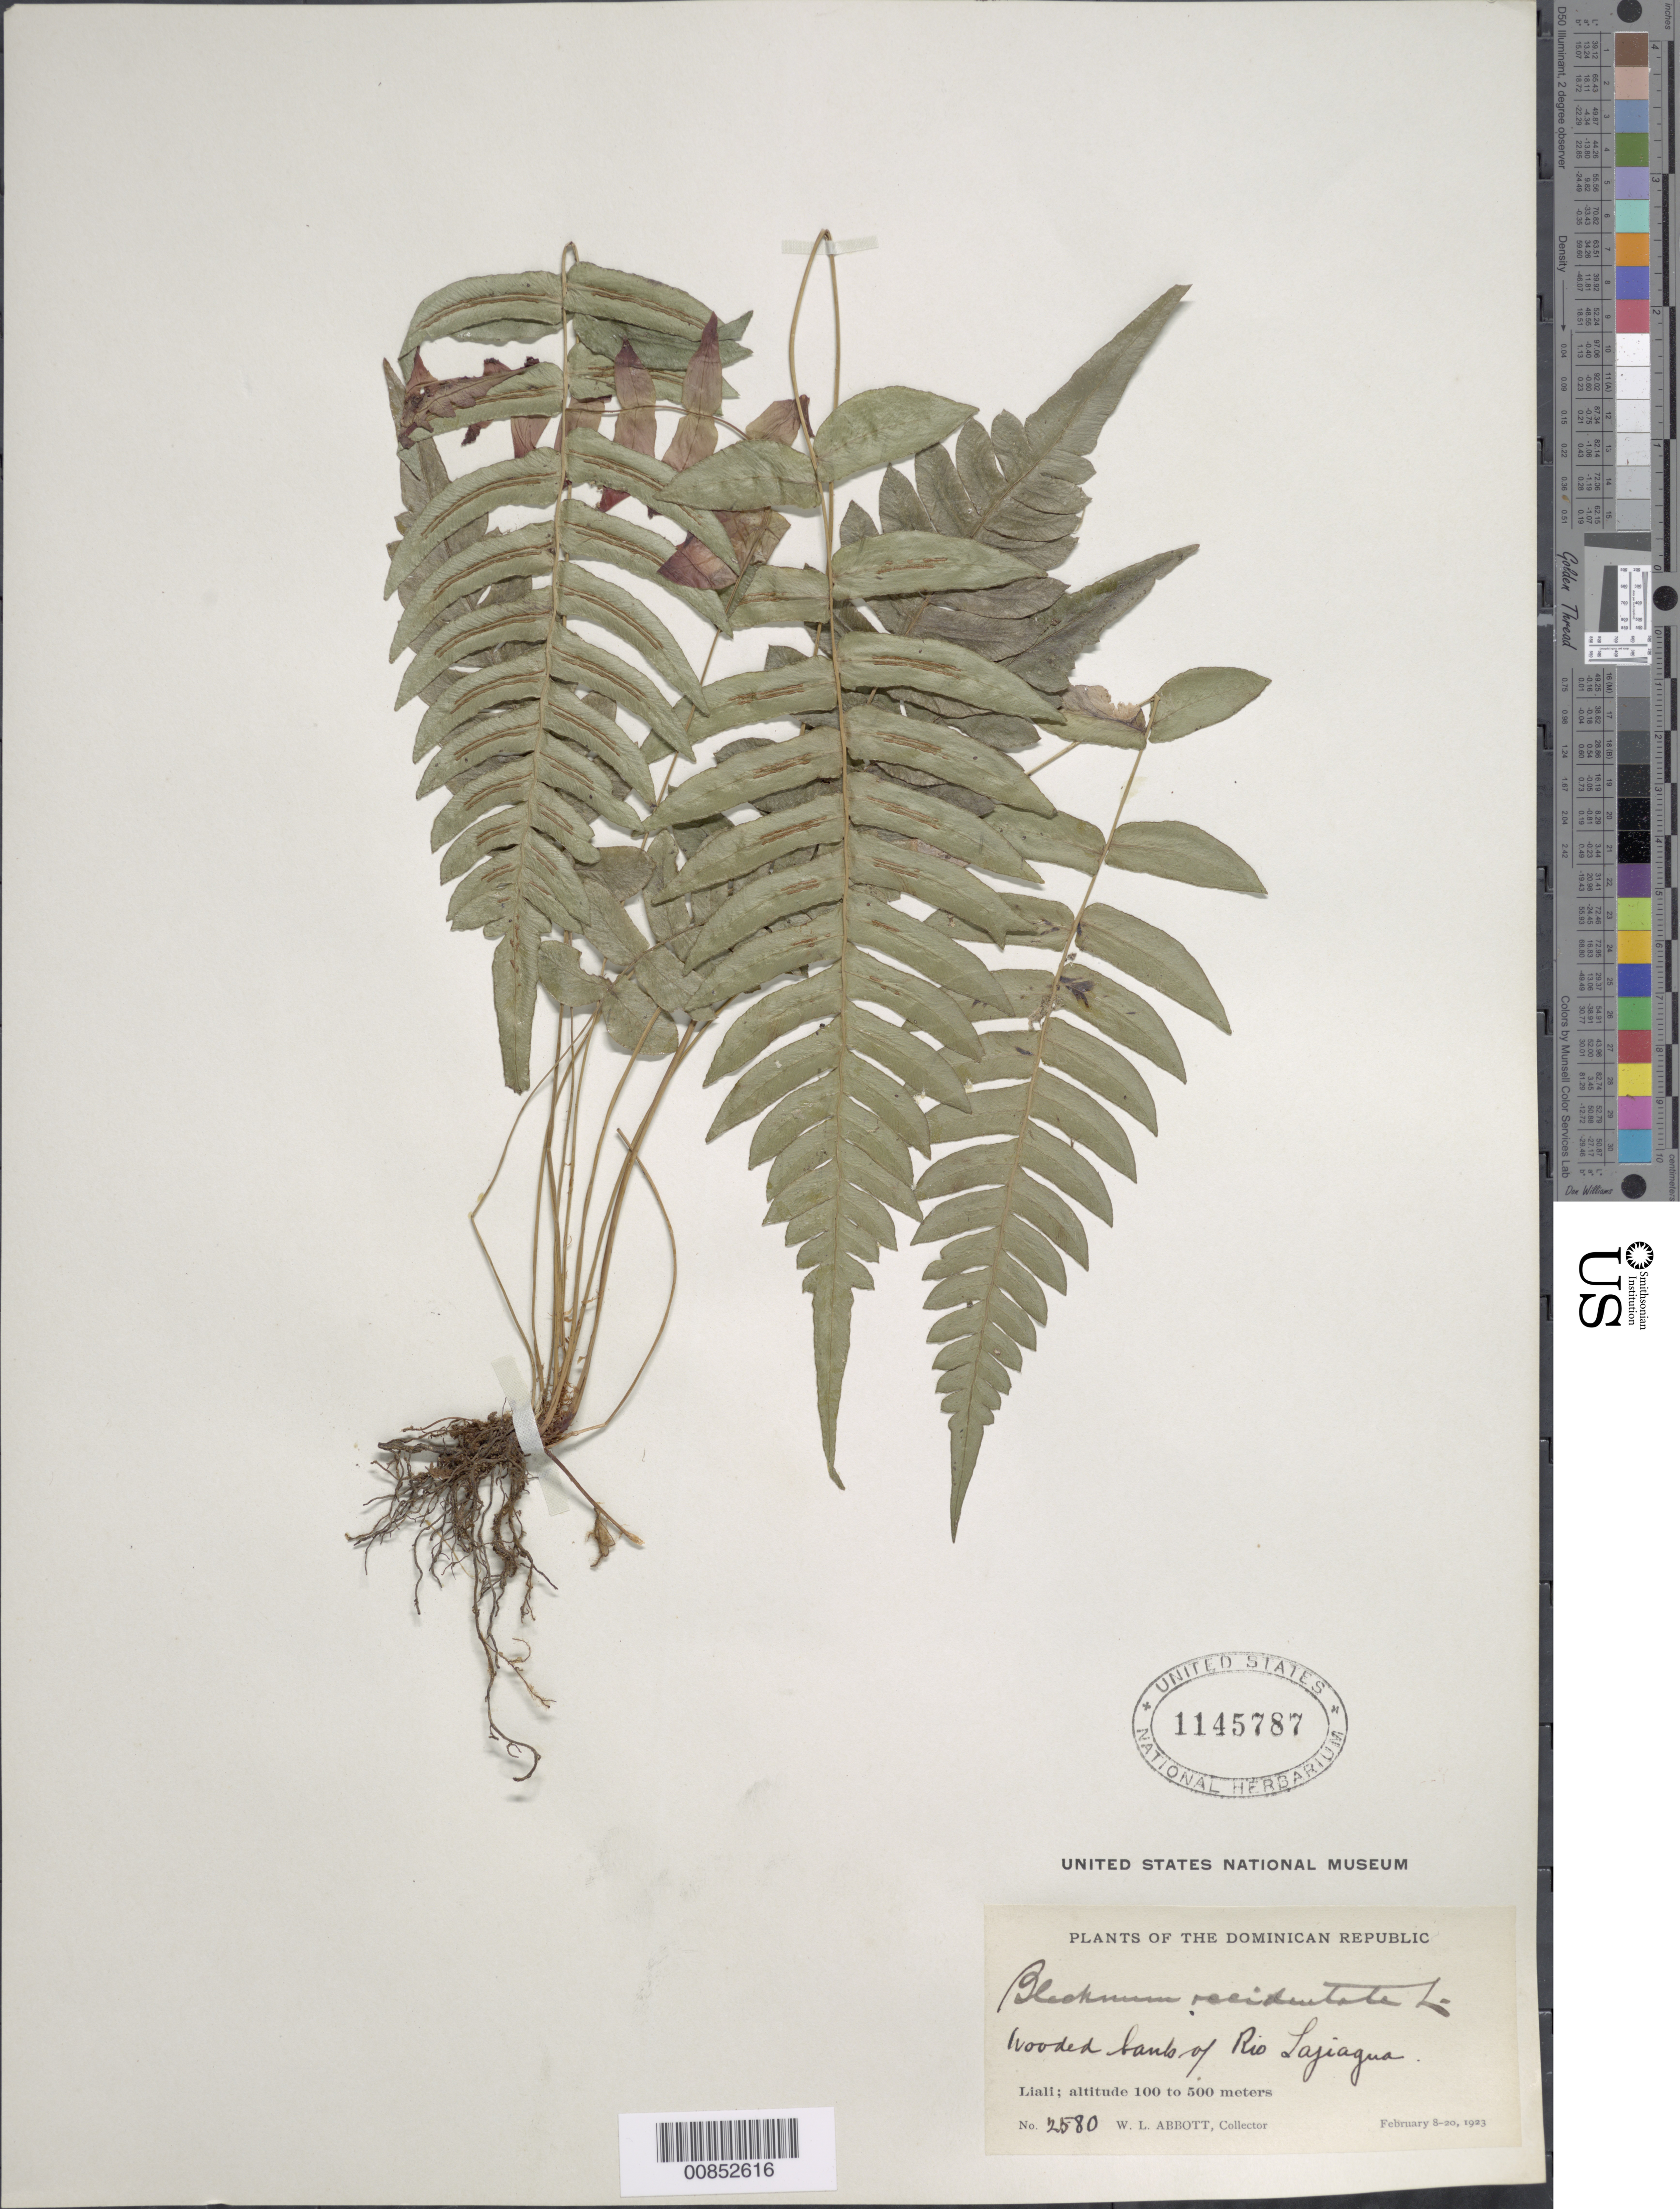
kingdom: Plantae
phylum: Tracheophyta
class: Polypodiopsida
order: Polypodiales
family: Blechnaceae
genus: Blechnum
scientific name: Blechnum occidentale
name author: L.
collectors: W. L. Abbott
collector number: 2580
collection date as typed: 08 Feb 1922 to 20 Feb 1922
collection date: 1922-02-08/1922-02-20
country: Dominican Republic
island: Hispaniola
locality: Liali, Río Lajiagua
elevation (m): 100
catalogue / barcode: US 1145787